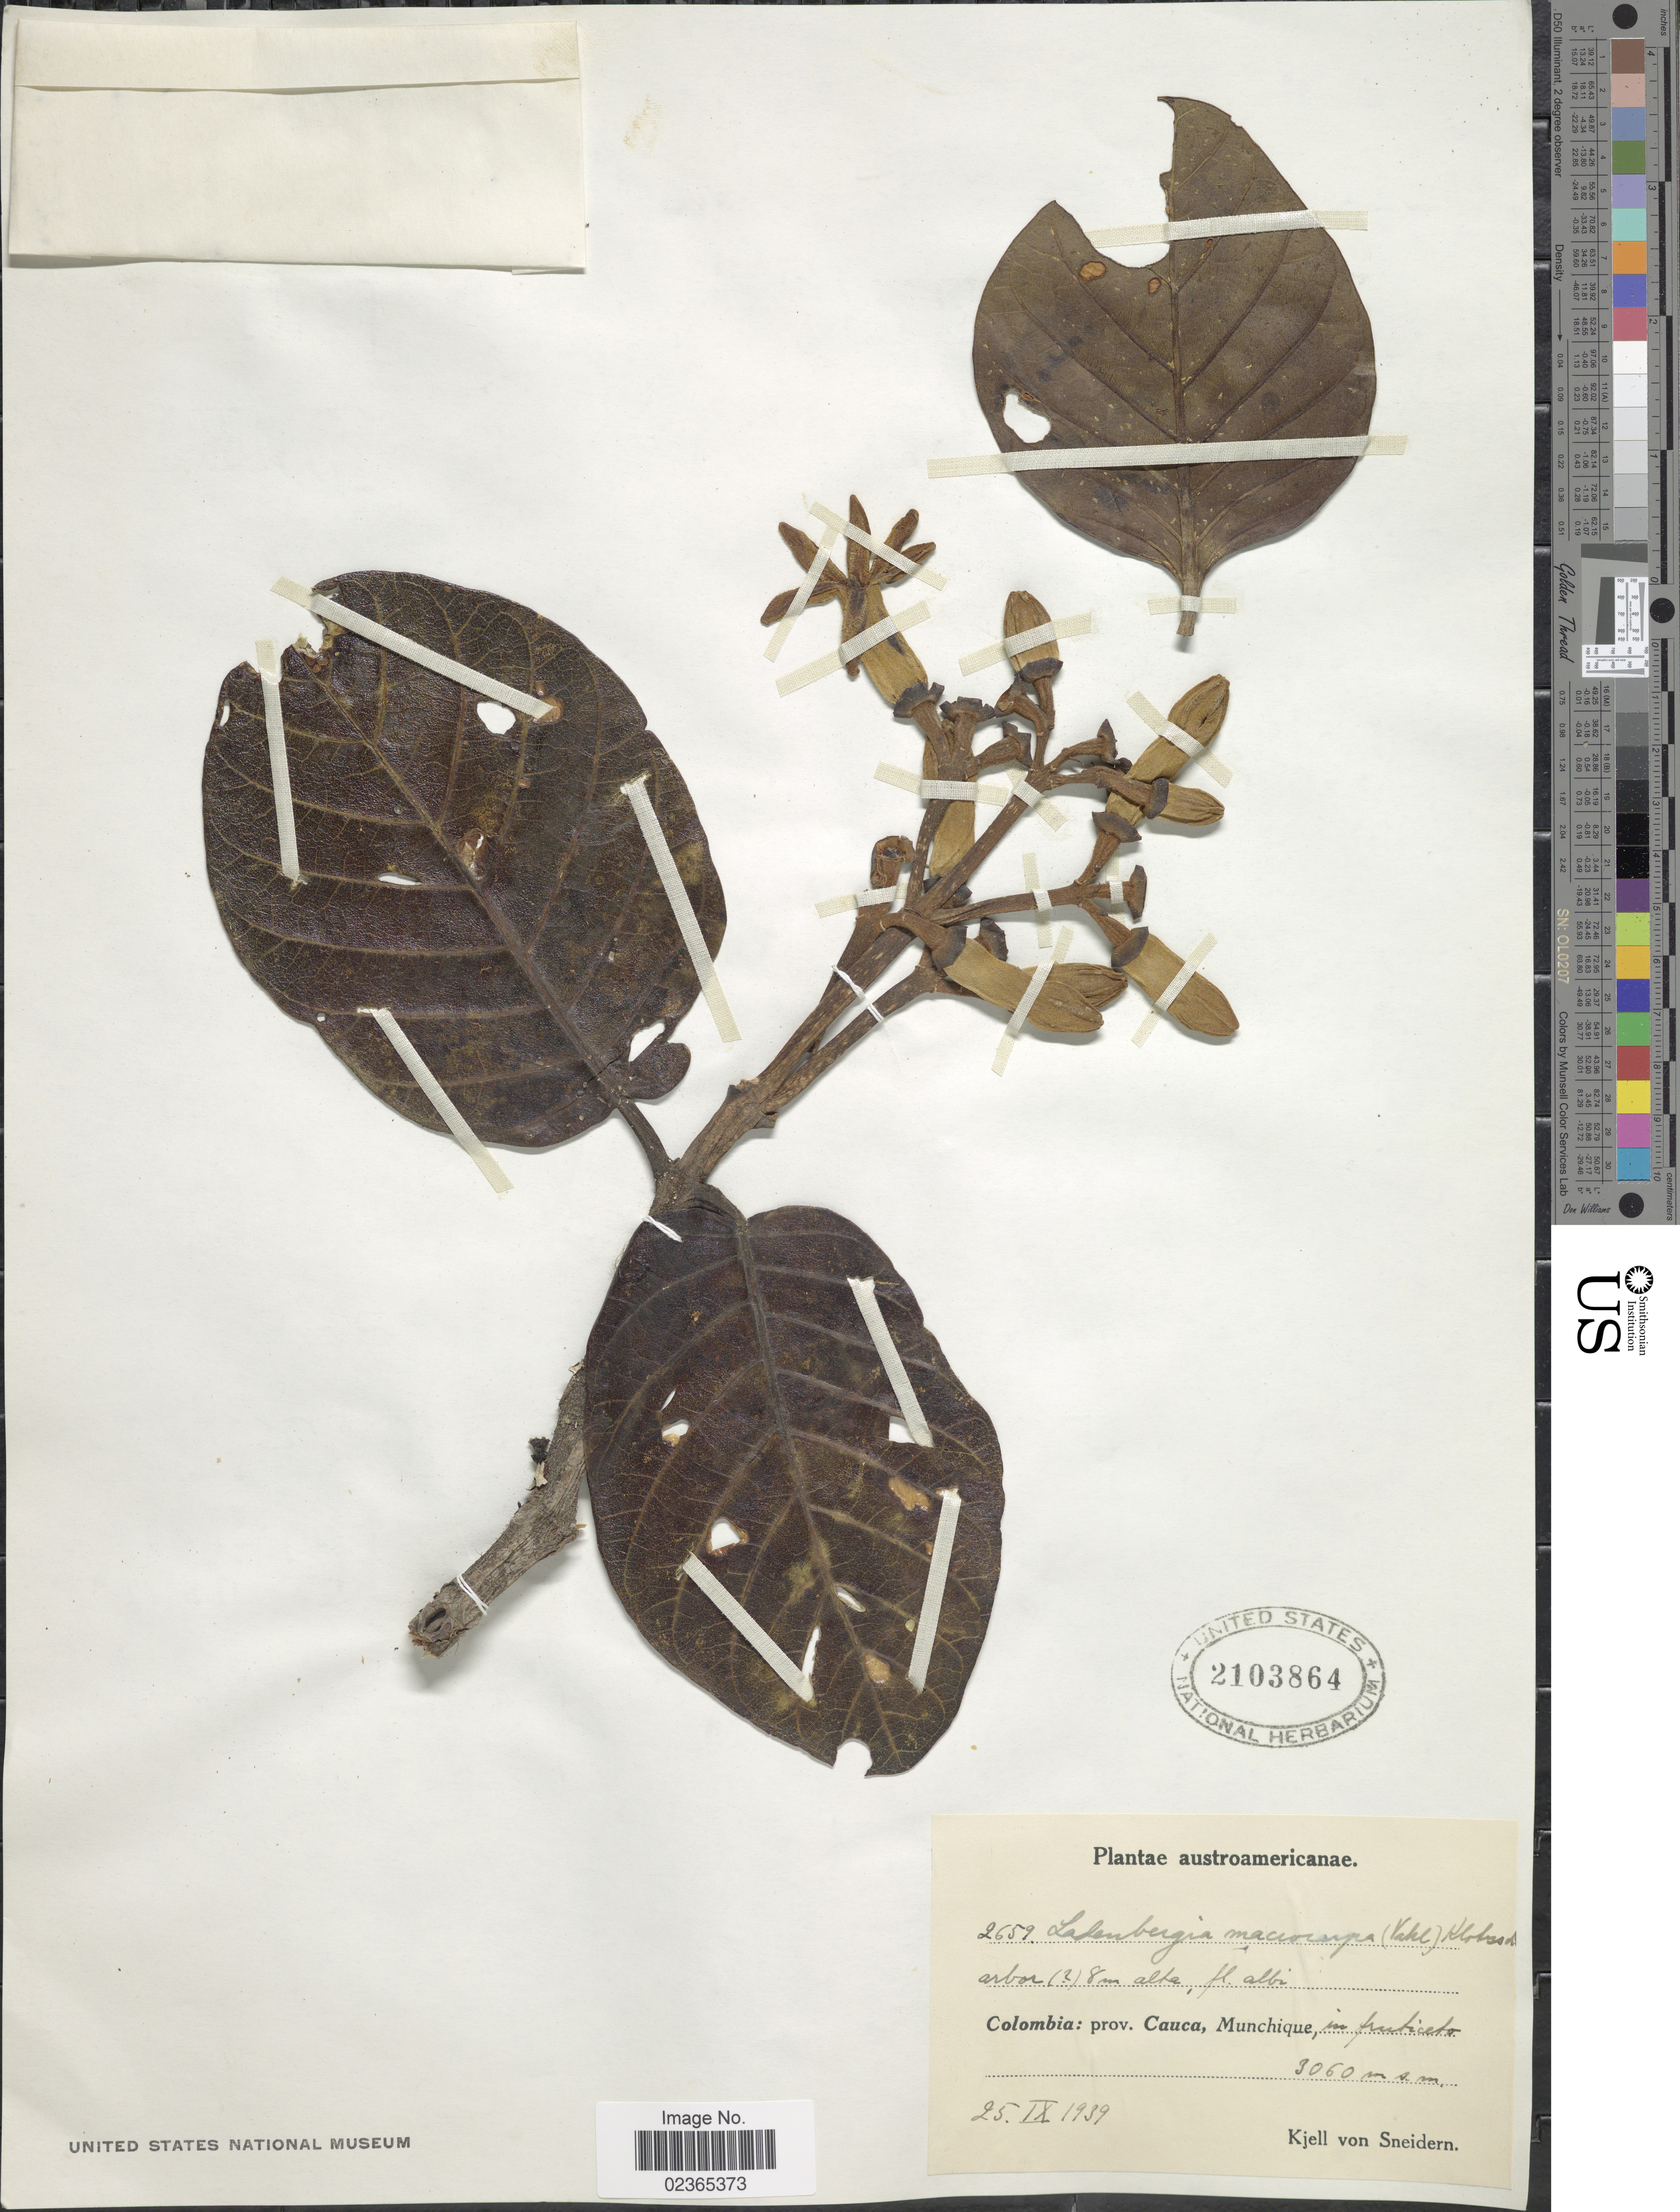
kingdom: Plantae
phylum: Tracheophyta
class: Magnoliopsida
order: Gentianales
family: Rubiaceae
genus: Ladenbergia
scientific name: Ladenbergia macrocarpa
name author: (Vahl) Klotzsch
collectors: K. von Sneidern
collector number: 2659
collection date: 1939-09-25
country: Colombia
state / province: Cauca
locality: Munchique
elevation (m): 3060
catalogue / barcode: US 2103864